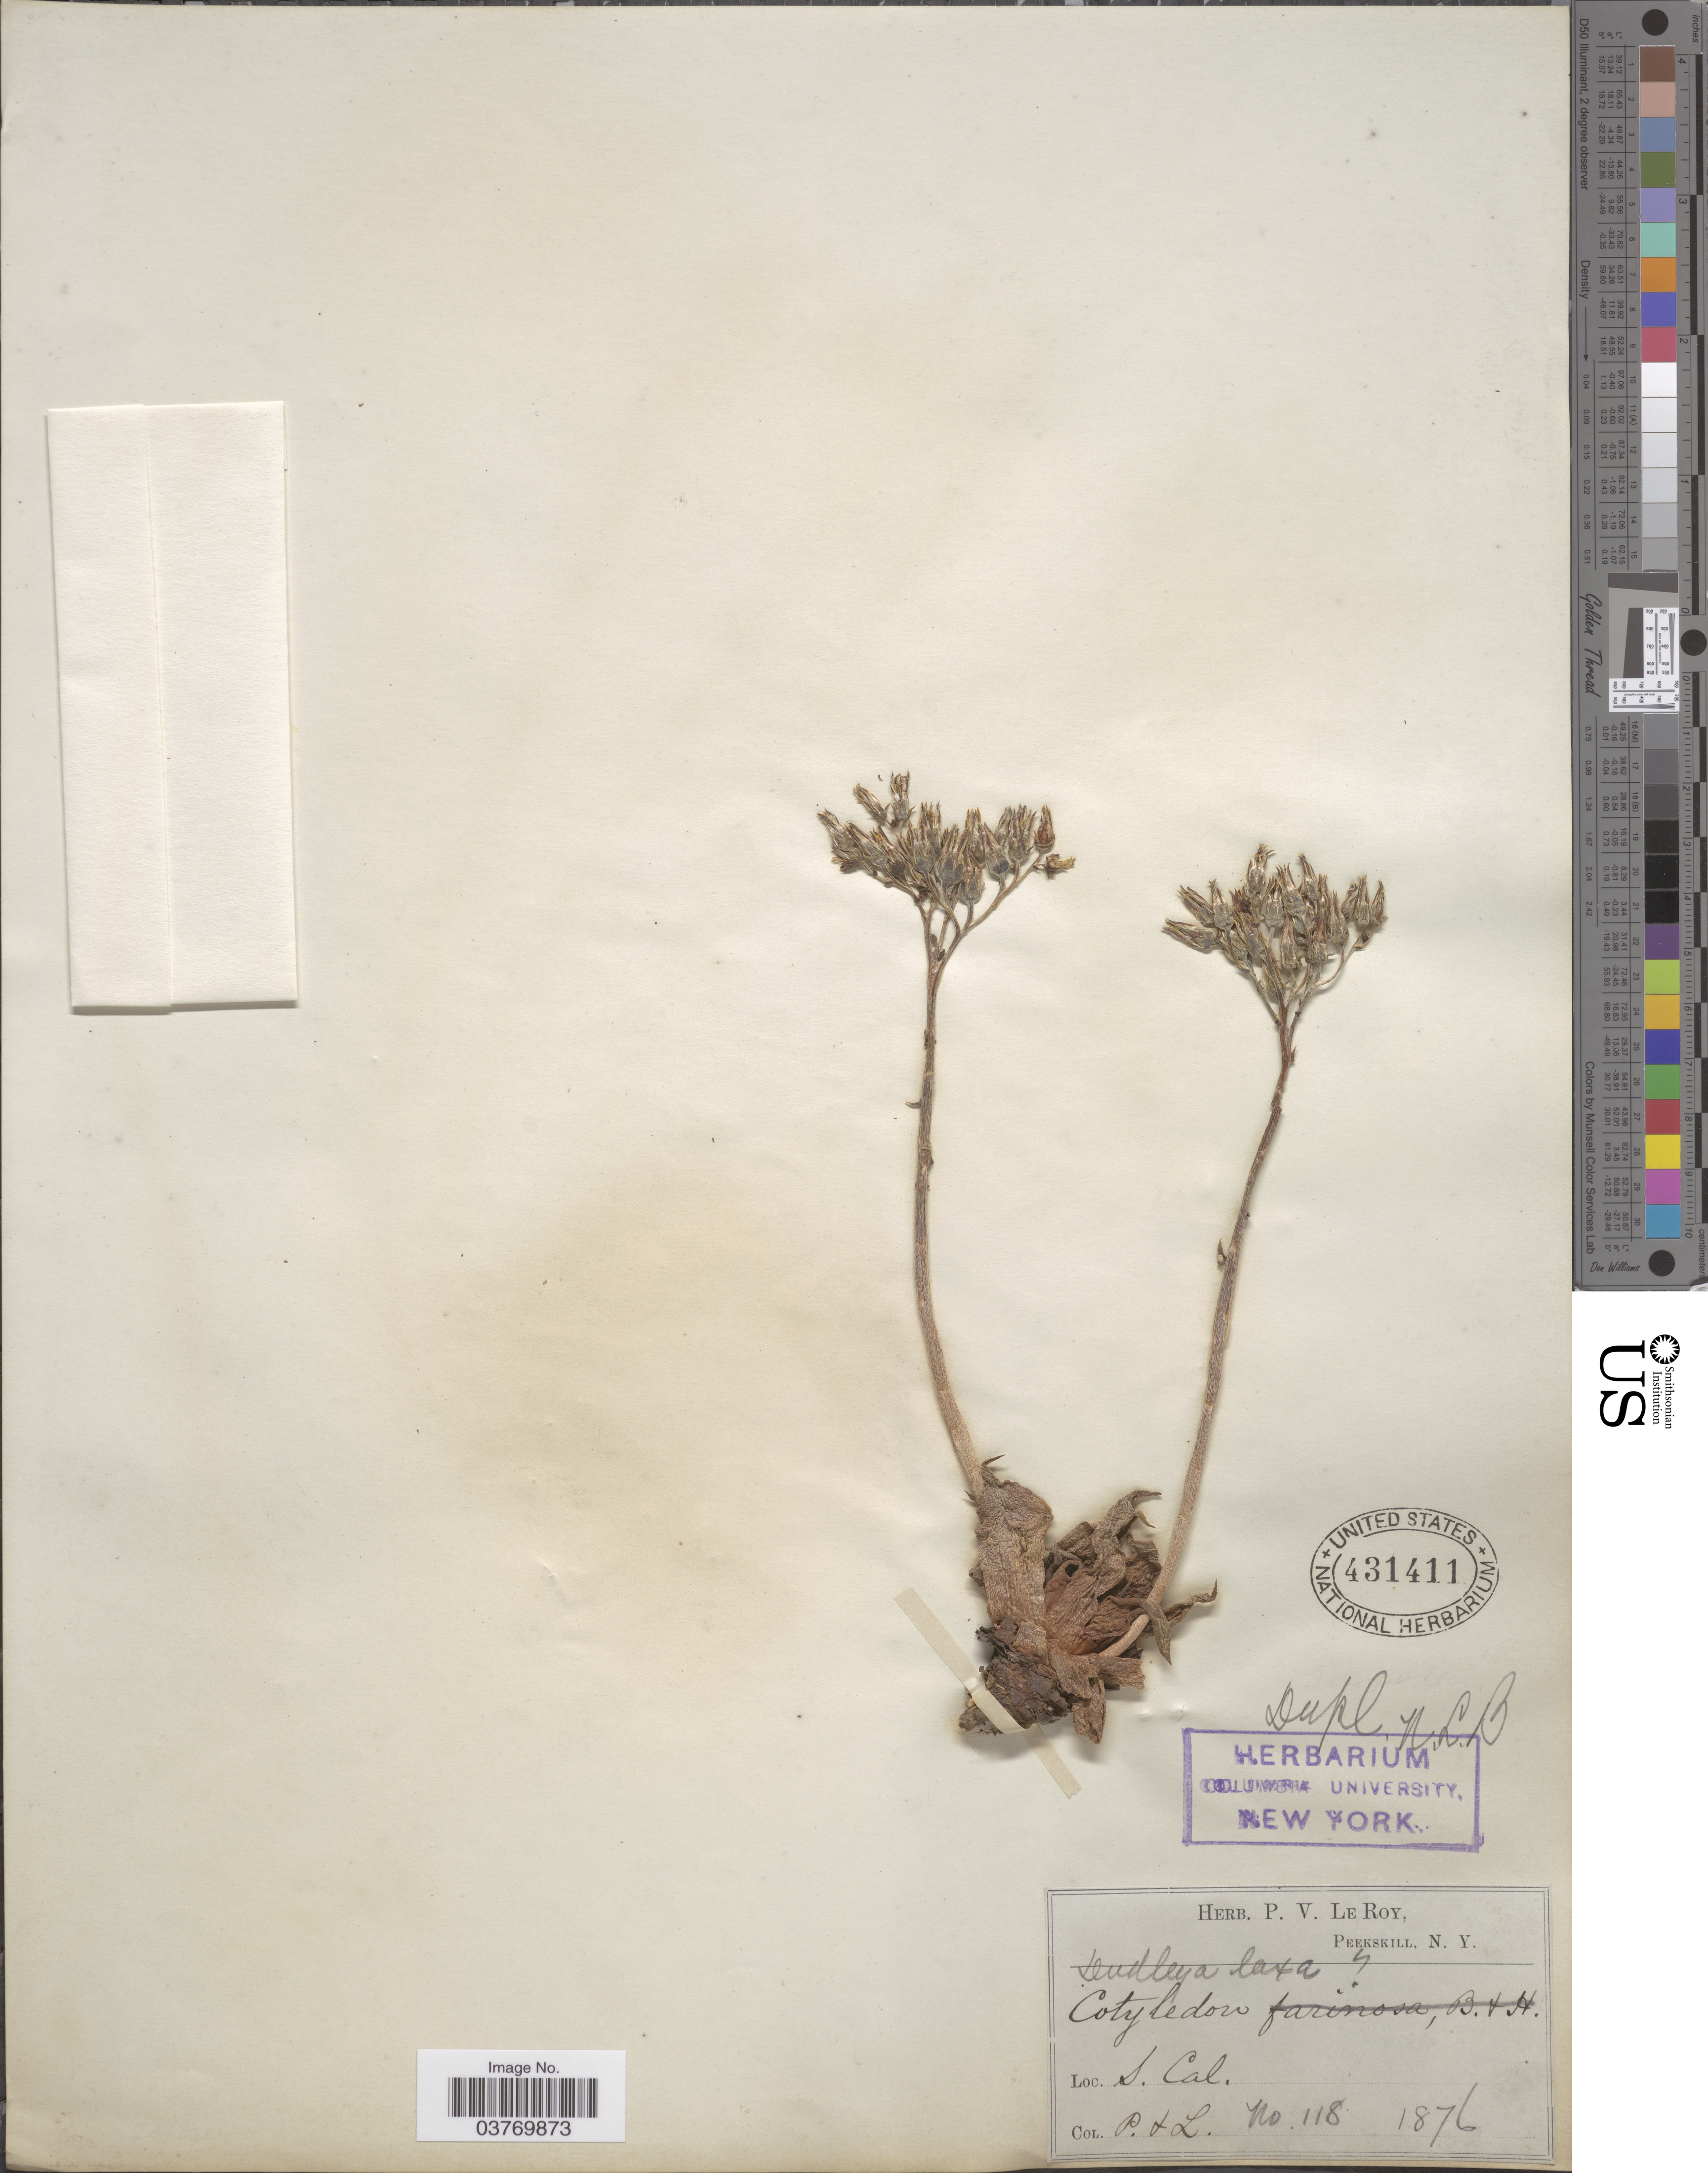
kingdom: Plantae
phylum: Tracheophyta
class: Magnoliopsida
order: Saxifragales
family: Crassulaceae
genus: Dudleya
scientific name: Dudleya sp.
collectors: P. Le Roy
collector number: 118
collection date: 1876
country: United States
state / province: California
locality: S. Cal.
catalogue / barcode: US 431411